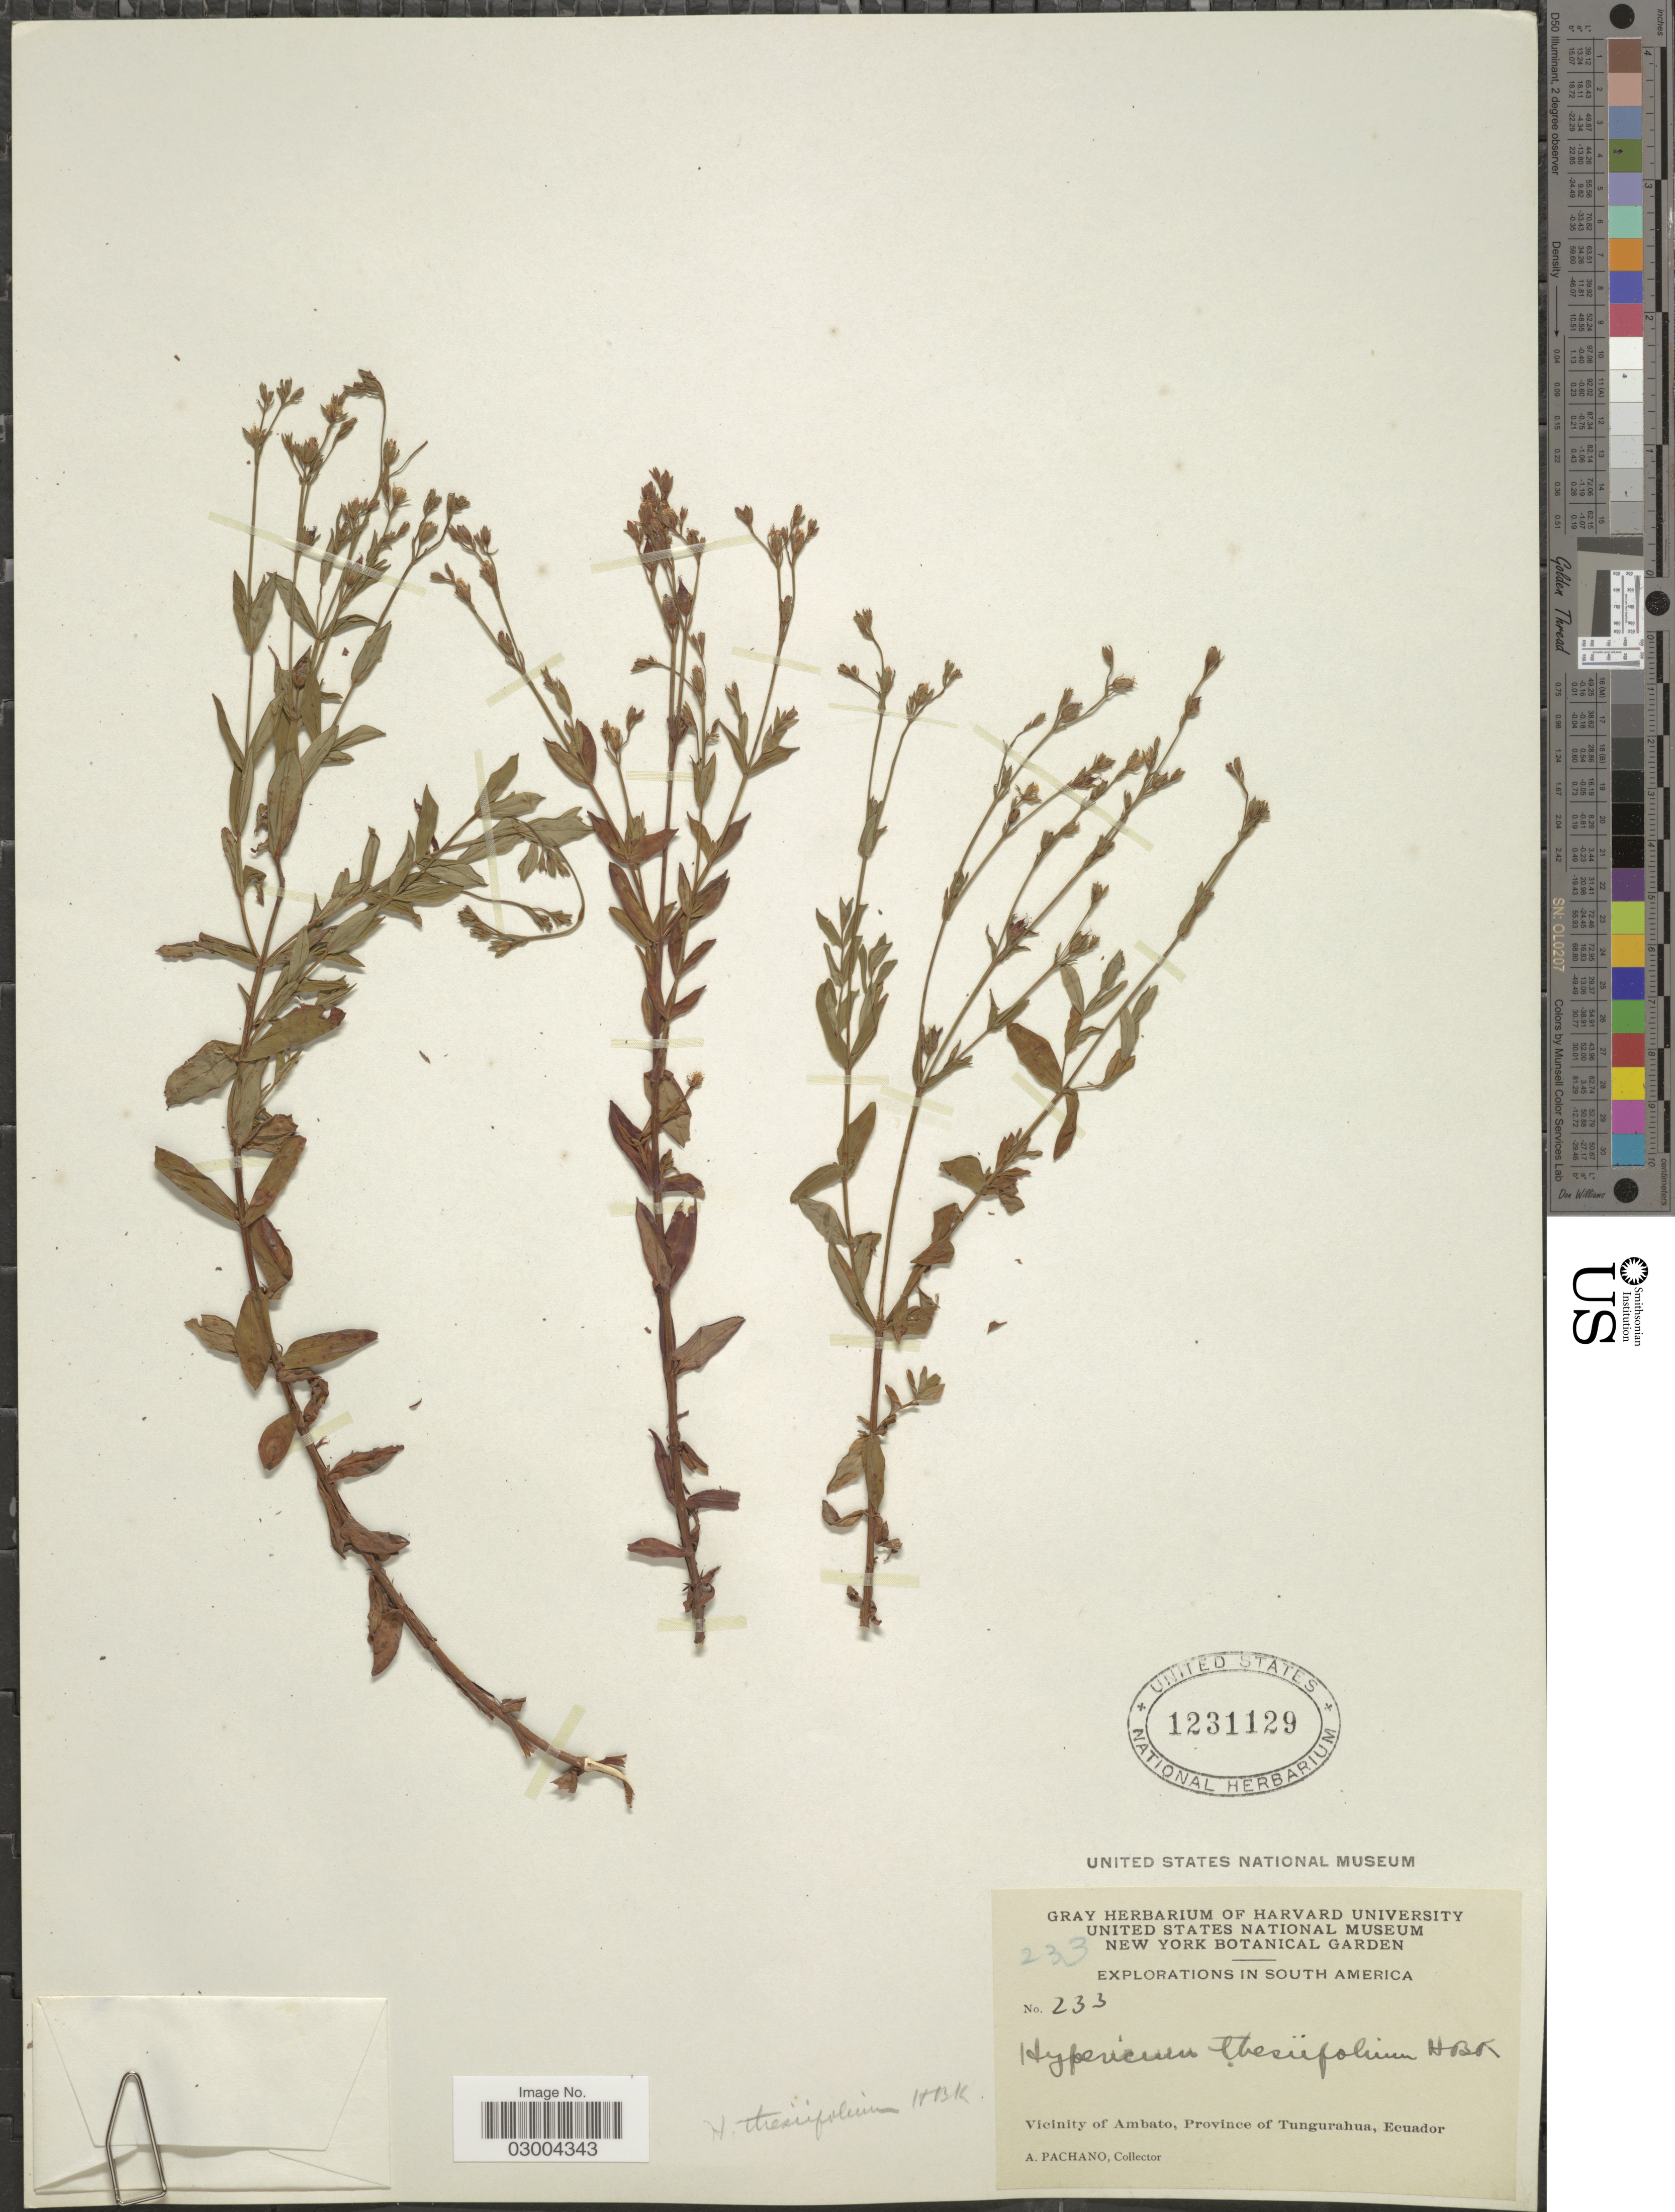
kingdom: Plantae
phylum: Tracheophyta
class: Magnoliopsida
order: Malpighiales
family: Hypericaceae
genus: Hypericum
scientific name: Hypericum thesiifolium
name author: Kunth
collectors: A. Pachano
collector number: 233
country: Ecuador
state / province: Tungurahua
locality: South America. Vicinity of Ambato, Province of Tungurahua.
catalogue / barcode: US 1231129